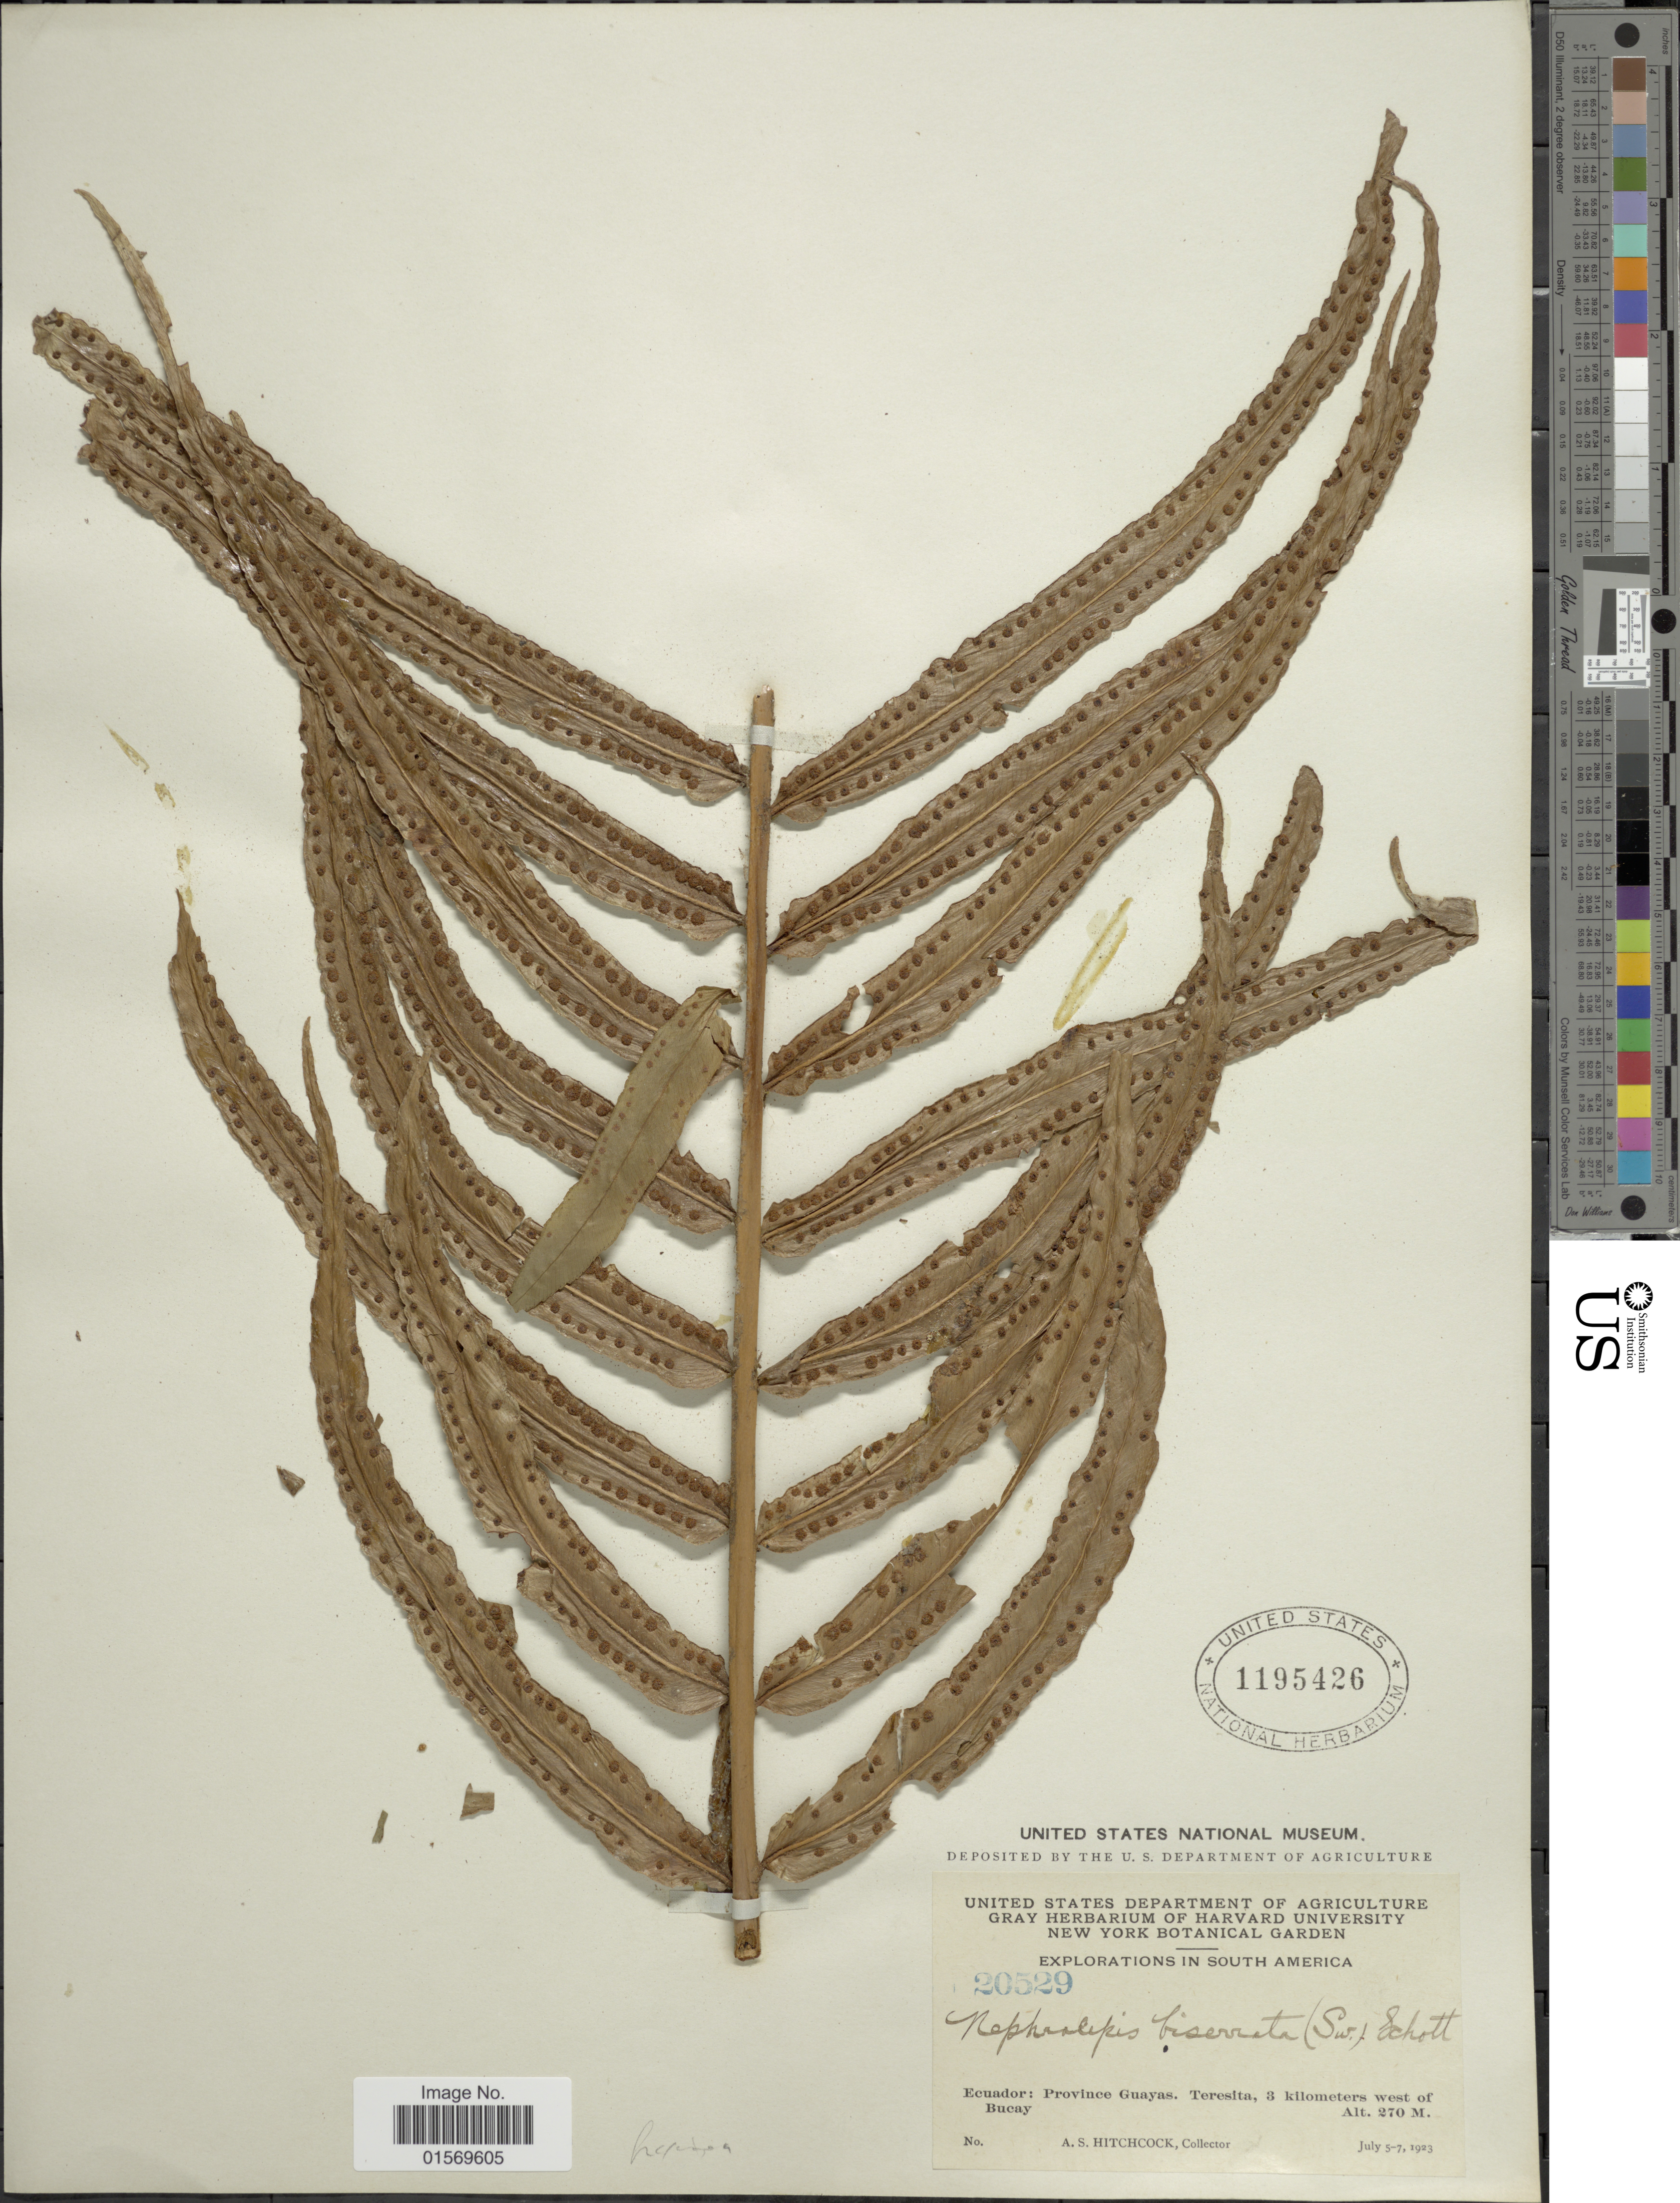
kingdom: Plantae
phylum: Tracheophyta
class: Polypodiopsida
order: Polypodiales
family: Nephrolepidaceae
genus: Nephrolepis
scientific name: Nephrolepis biserrata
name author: (Sw.) Schott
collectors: A. S. Hitchcock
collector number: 20529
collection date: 1923-07-05/1923-07-07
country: Ecuador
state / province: Guayas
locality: Teresita, 3 kilometers west of Bucay.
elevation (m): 270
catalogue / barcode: US 1195426